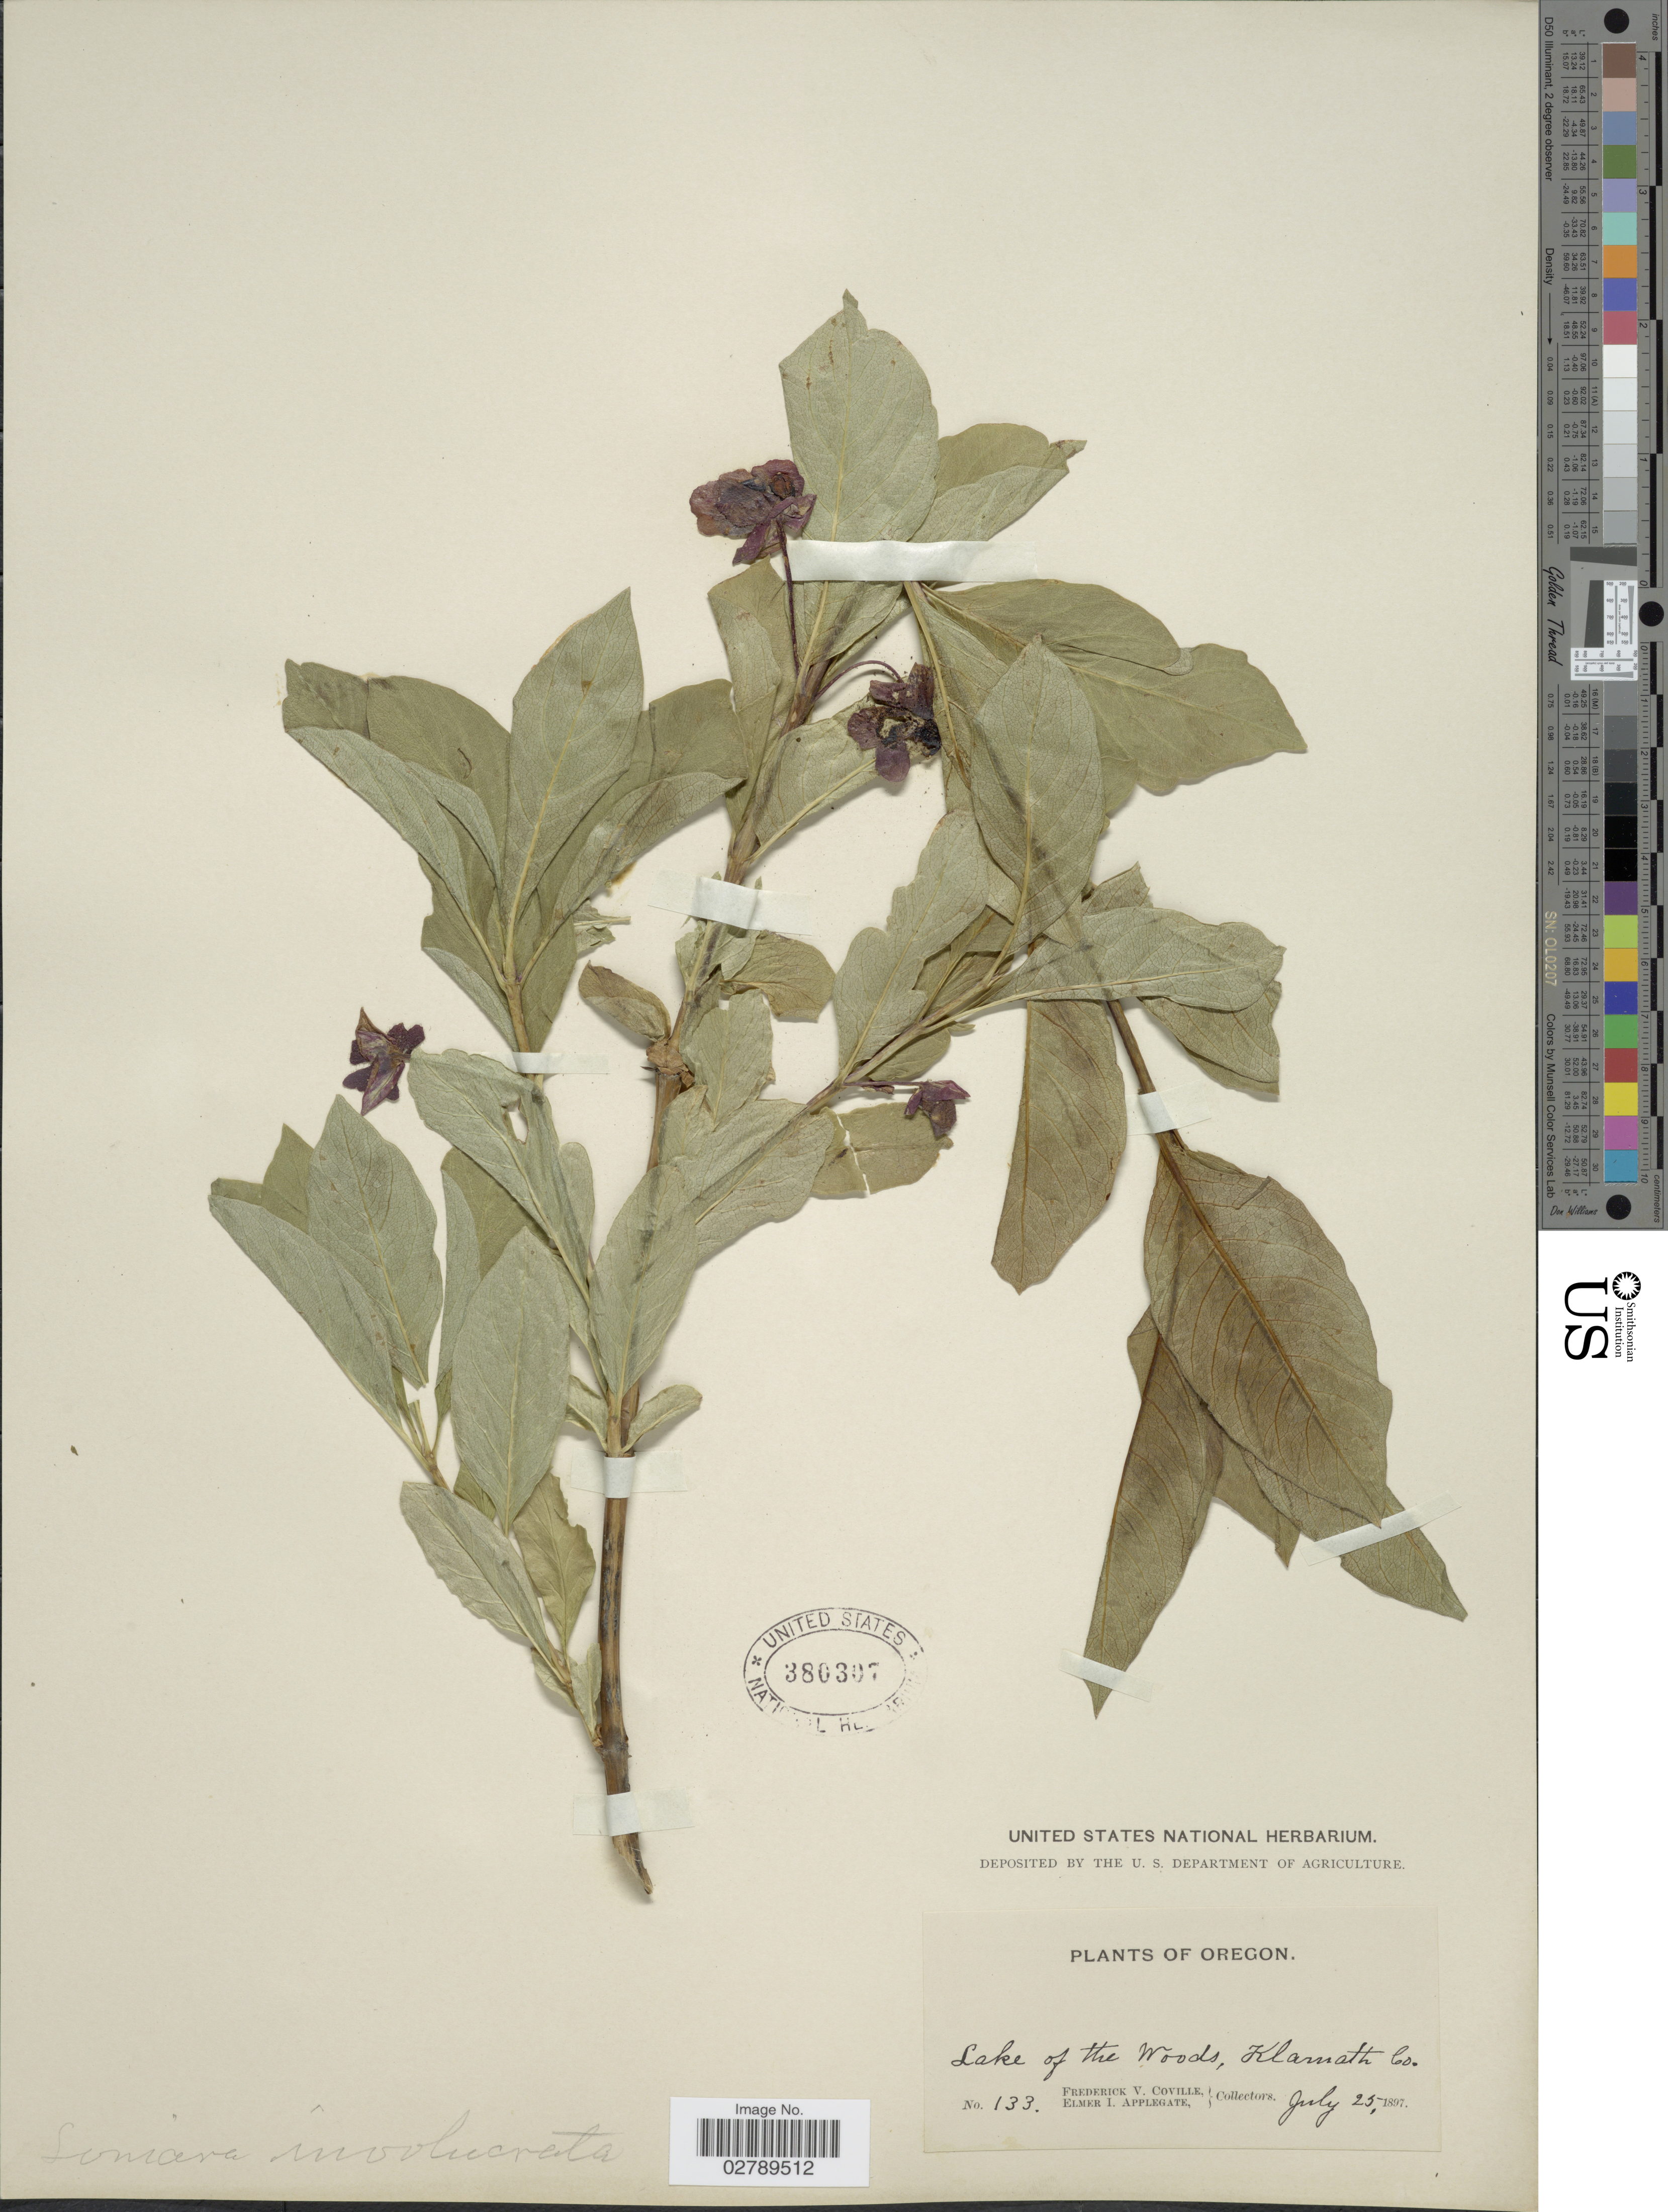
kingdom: Plantae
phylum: Tracheophyta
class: Magnoliopsida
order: Dipsacales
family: Caprifoliaceae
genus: Lonicera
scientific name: Lonicera involucrata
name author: (Richardson) Banks ex Spreng.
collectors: F. V. Coville & E. I. Applegate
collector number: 133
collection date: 1897-07-25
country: United States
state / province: Oregon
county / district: Klamath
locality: Lake of the Woods, Klamath Co.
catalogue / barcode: US 380307